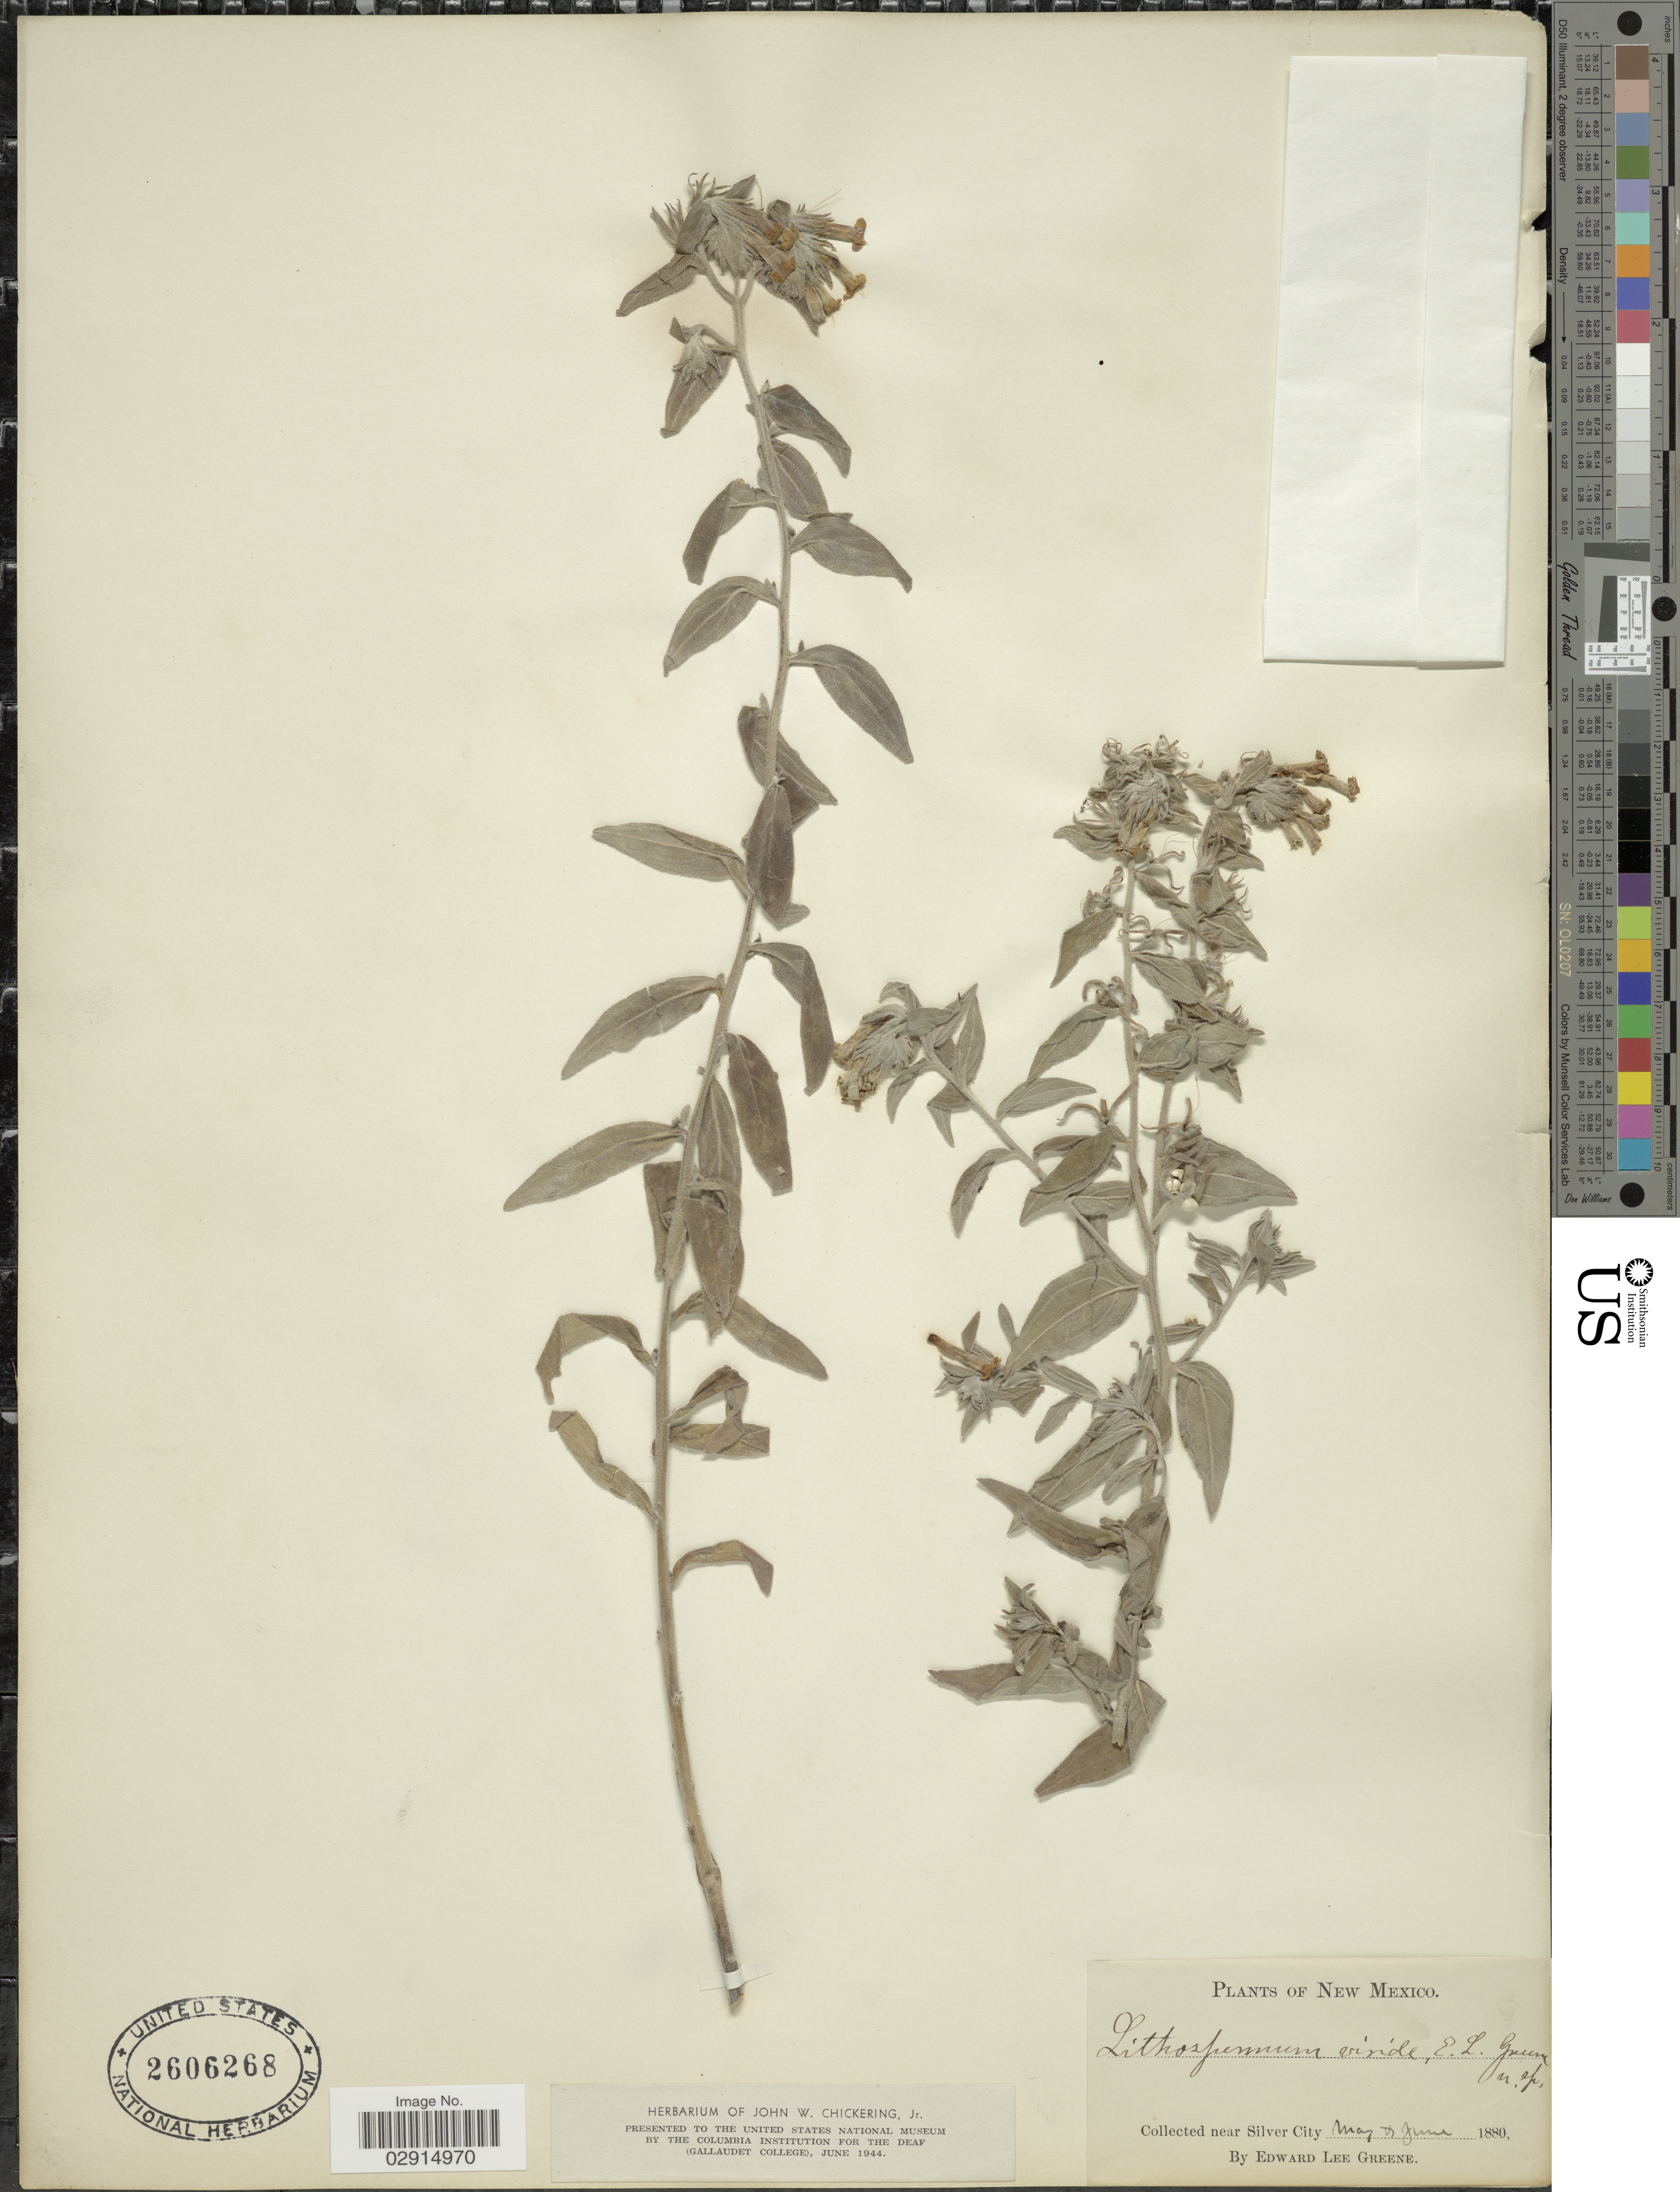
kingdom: Plantae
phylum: Tracheophyta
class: Magnoliopsida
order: Boraginales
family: Boraginaceae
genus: Lithospermum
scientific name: Lithospermum viride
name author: Greene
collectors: E. L. Greene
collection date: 1880-05/1880-06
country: United States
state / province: New Mexico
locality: Near Silver City.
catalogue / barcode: US 2606268